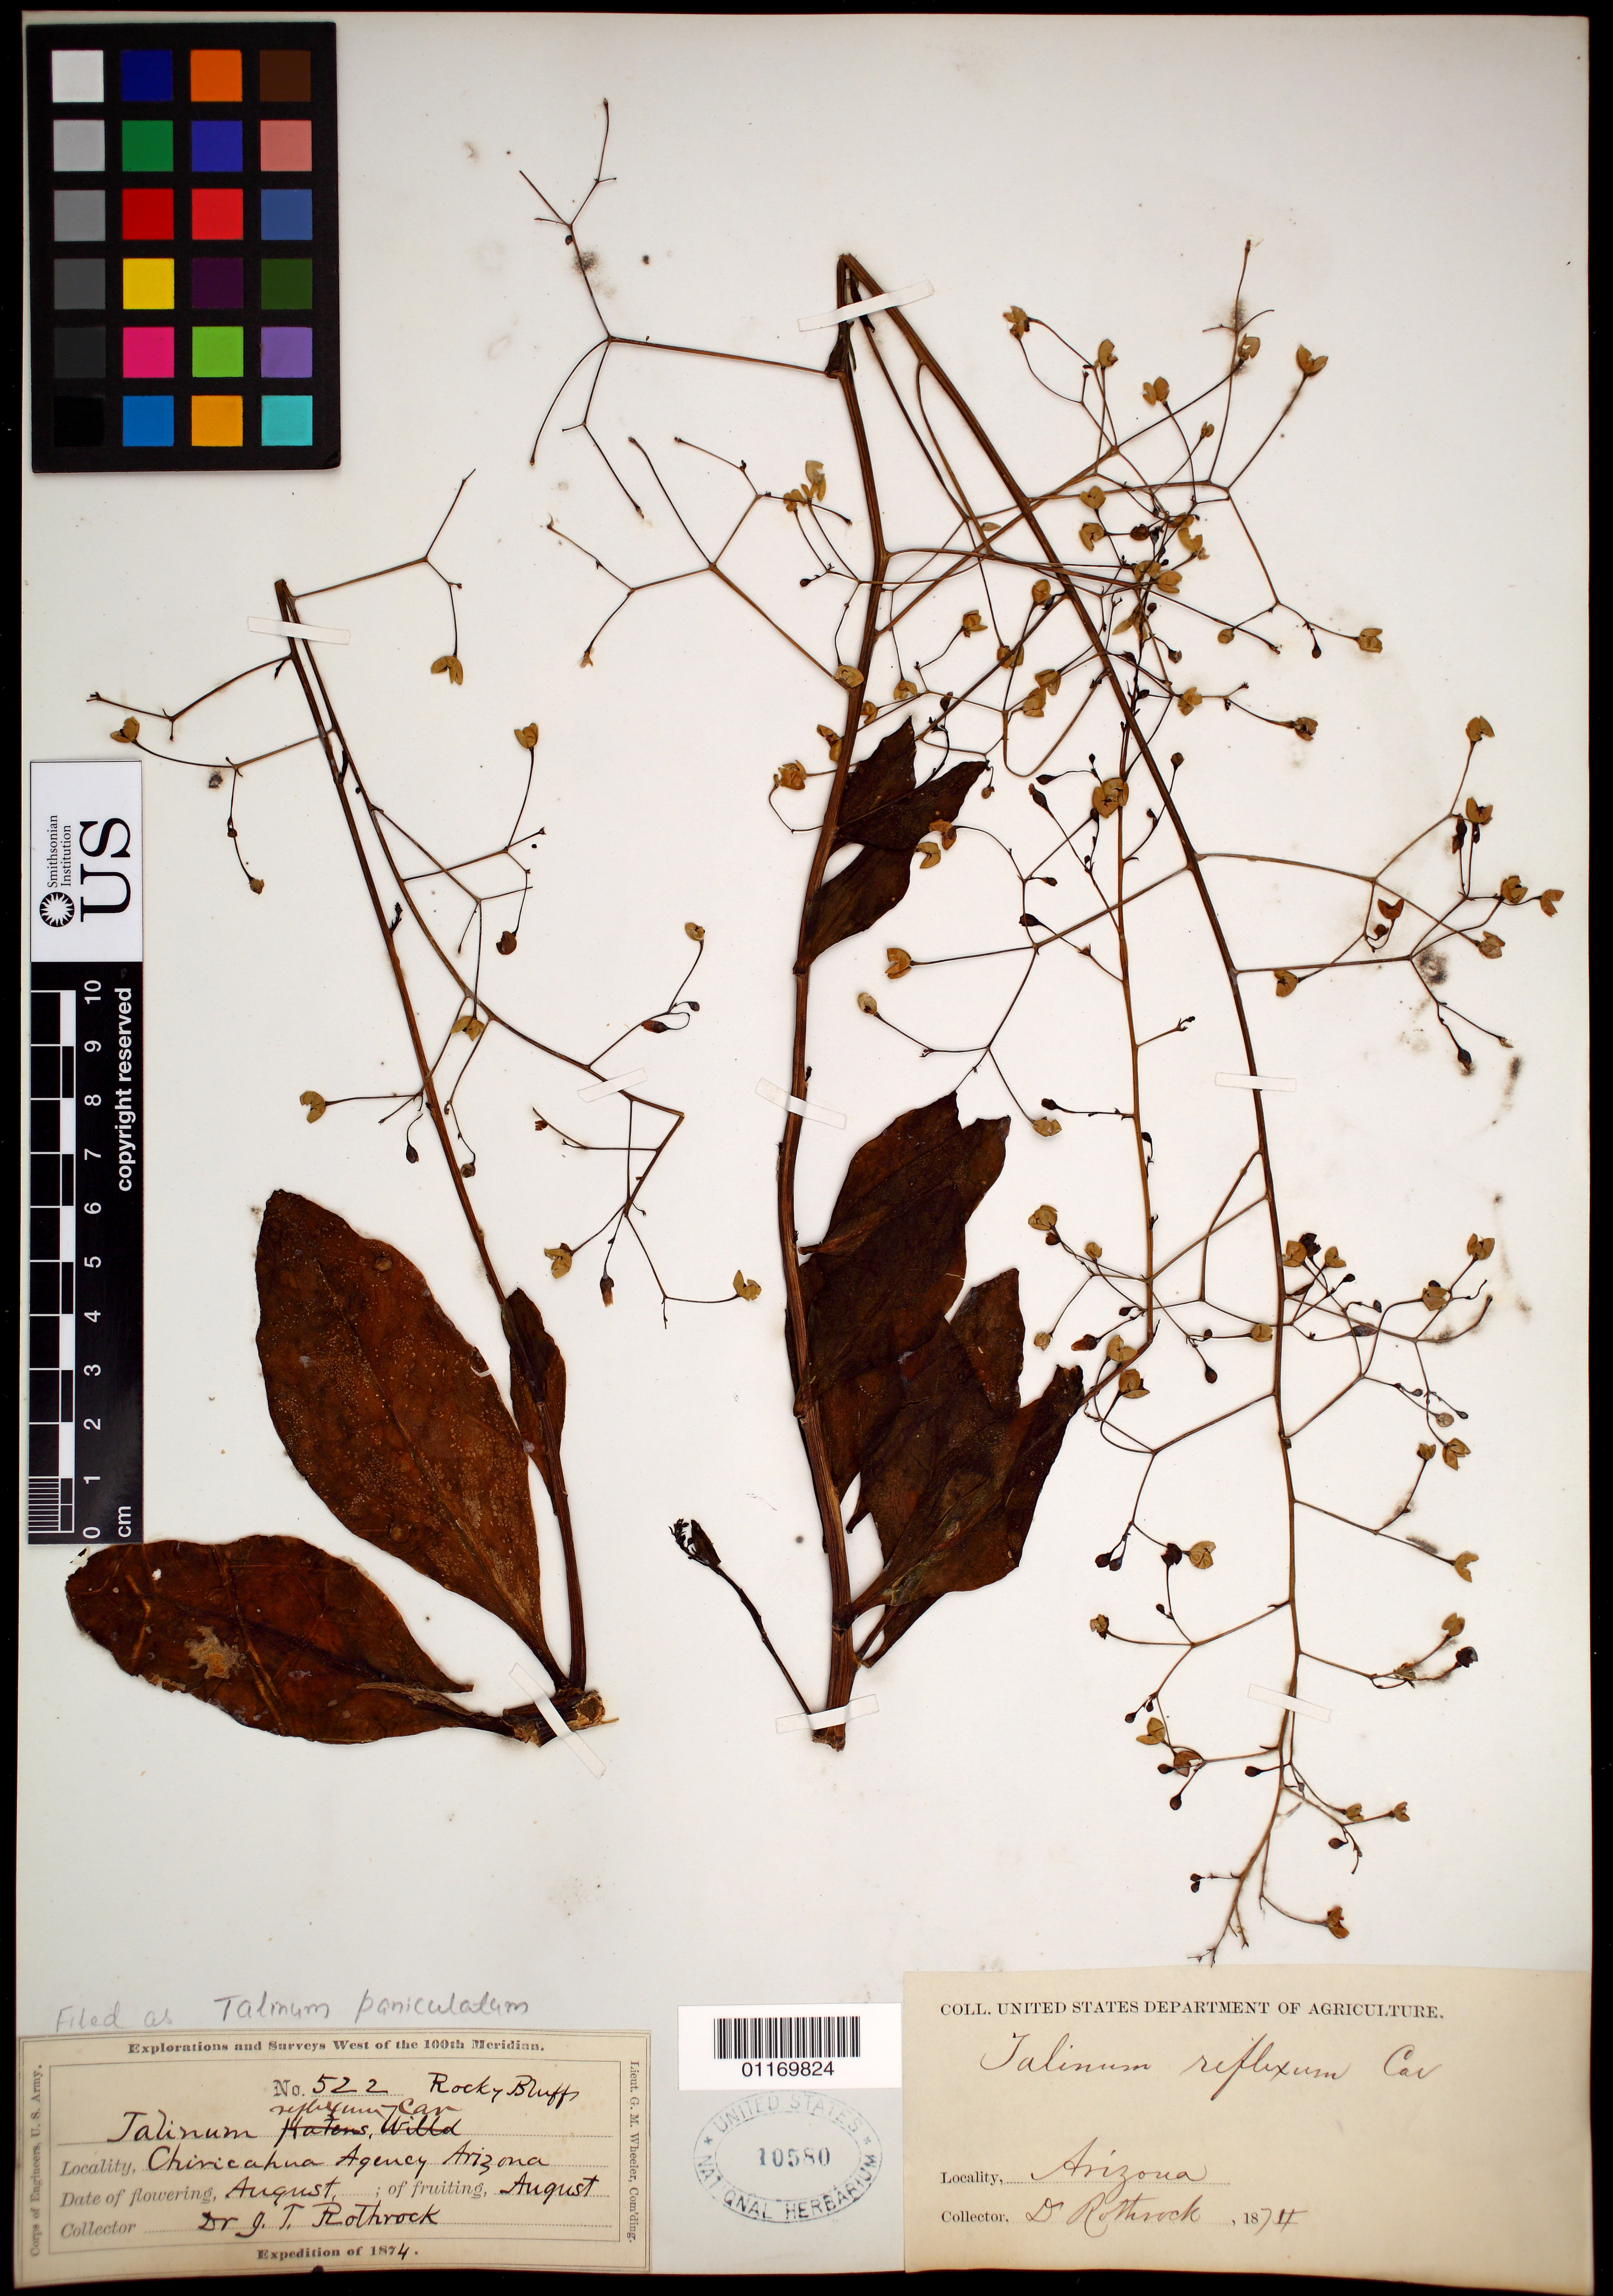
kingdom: Plantae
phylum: Tracheophyta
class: Magnoliopsida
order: Caryophyllales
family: Talinaceae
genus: Talinum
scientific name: Talinum paniculatum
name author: (Jacq.) Gaertn.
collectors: J. T. Rothrock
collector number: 522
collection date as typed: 1874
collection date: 1874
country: United States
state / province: Arizona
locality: Chiricahua Agency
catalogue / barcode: US 10580